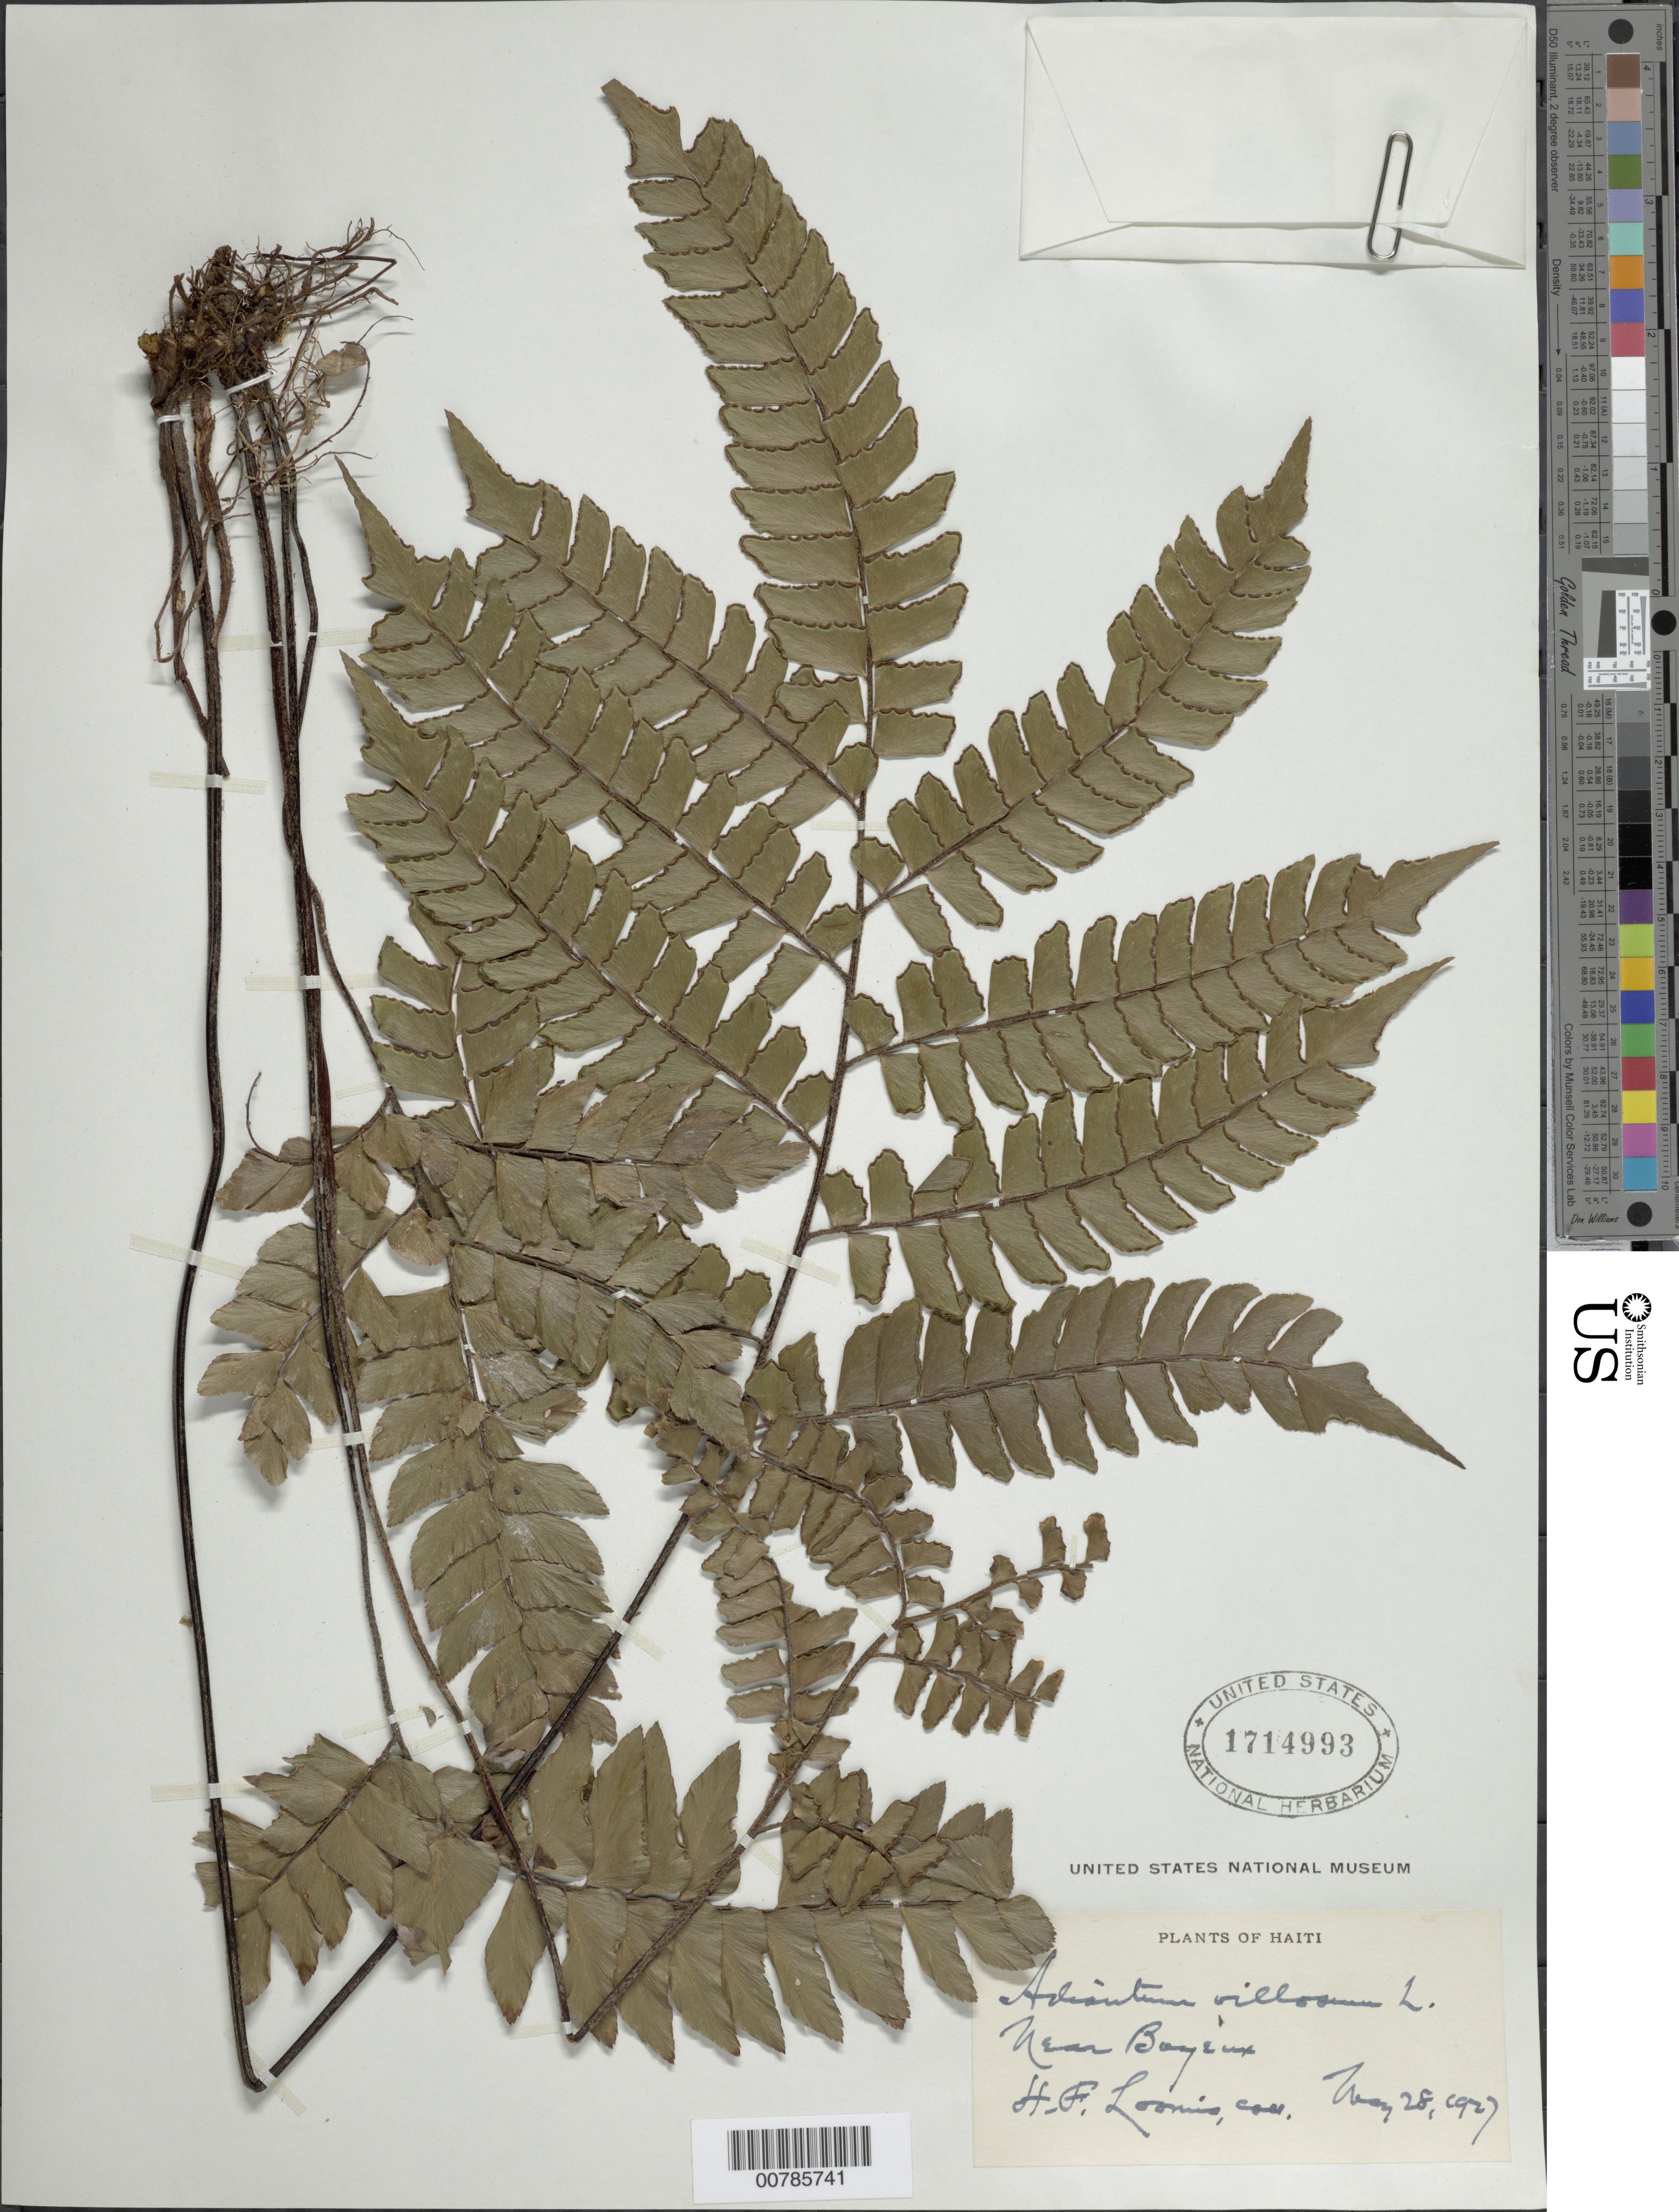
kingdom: Plantae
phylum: Tracheophyta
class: Polypodiopsida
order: Polypodiales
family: Pteridaceae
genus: Adiantum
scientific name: Adiantum villosum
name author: L.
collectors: H. F. Loomis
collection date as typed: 28 May 1927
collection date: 1927-05-28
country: Haiti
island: Hispaniola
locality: Bayeux, near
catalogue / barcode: US 1714993